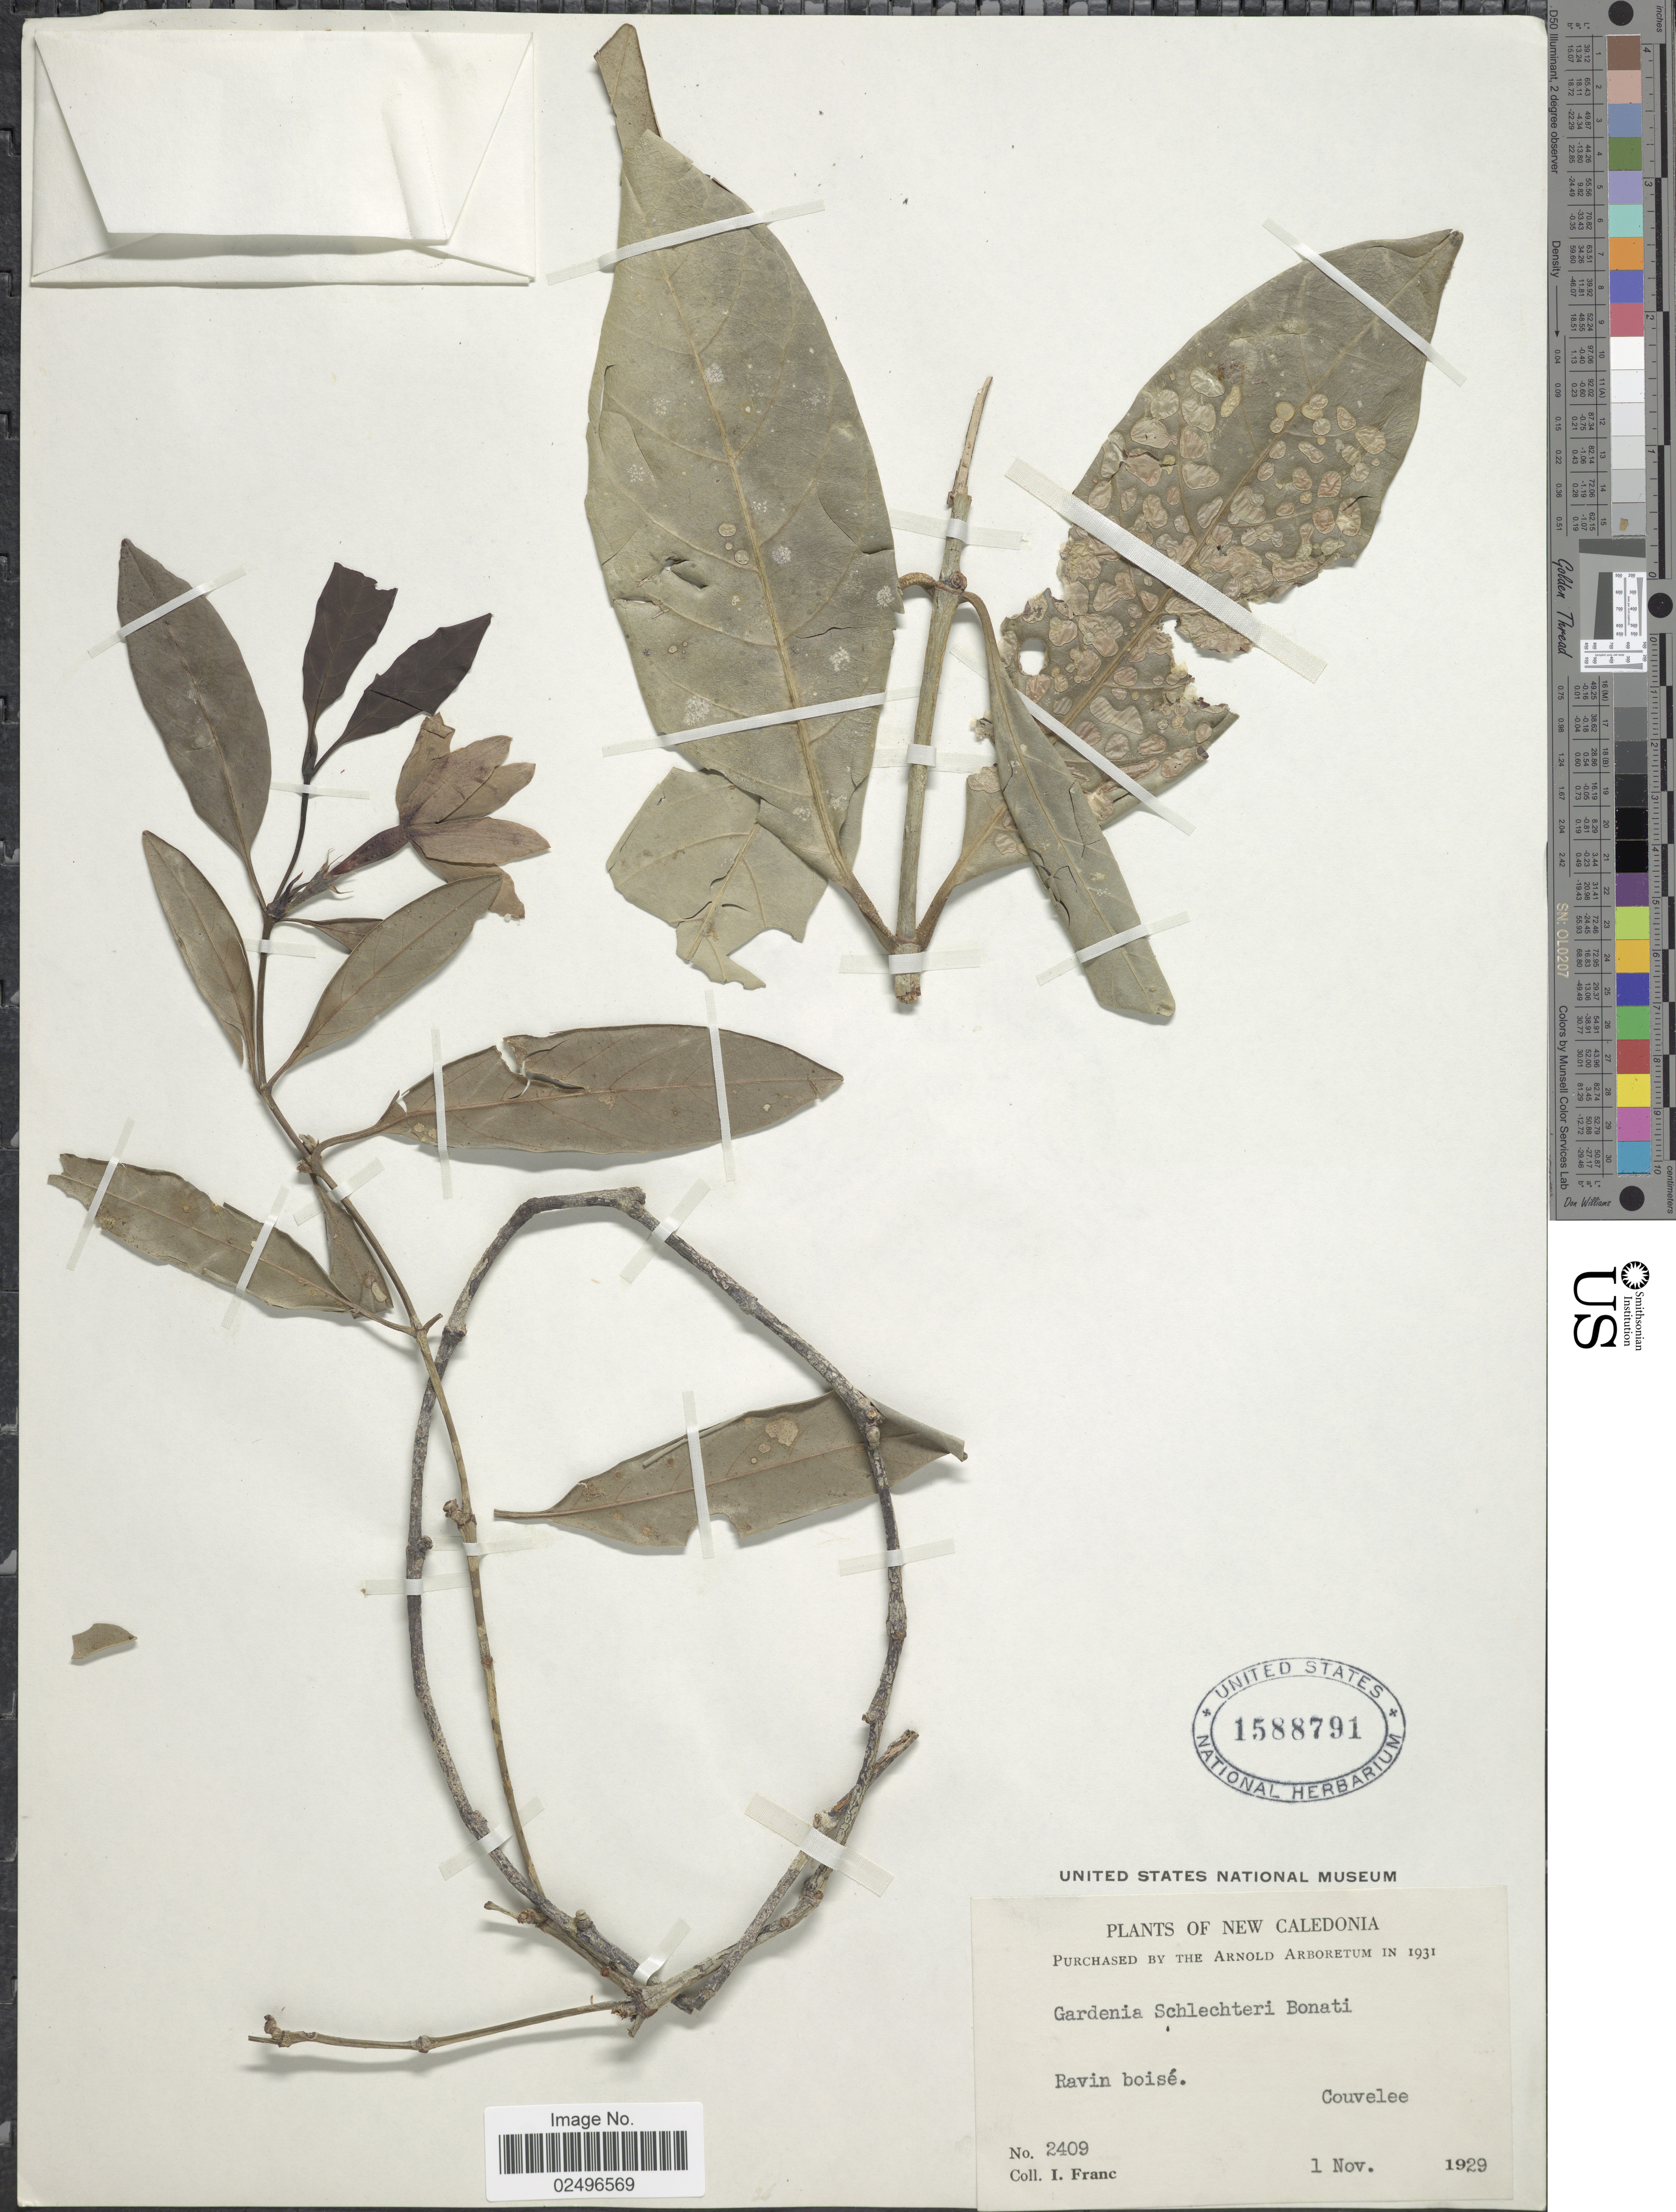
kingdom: Plantae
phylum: Tracheophyta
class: Magnoliopsida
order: Gentianales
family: Rubiaceae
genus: Gardenia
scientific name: Gardenia schlechteri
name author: Bonati & Petitm.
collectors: I. Franc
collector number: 2409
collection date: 1929-01-11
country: New Caledonia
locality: Ravin boise, Couvelee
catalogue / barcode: US 1588791